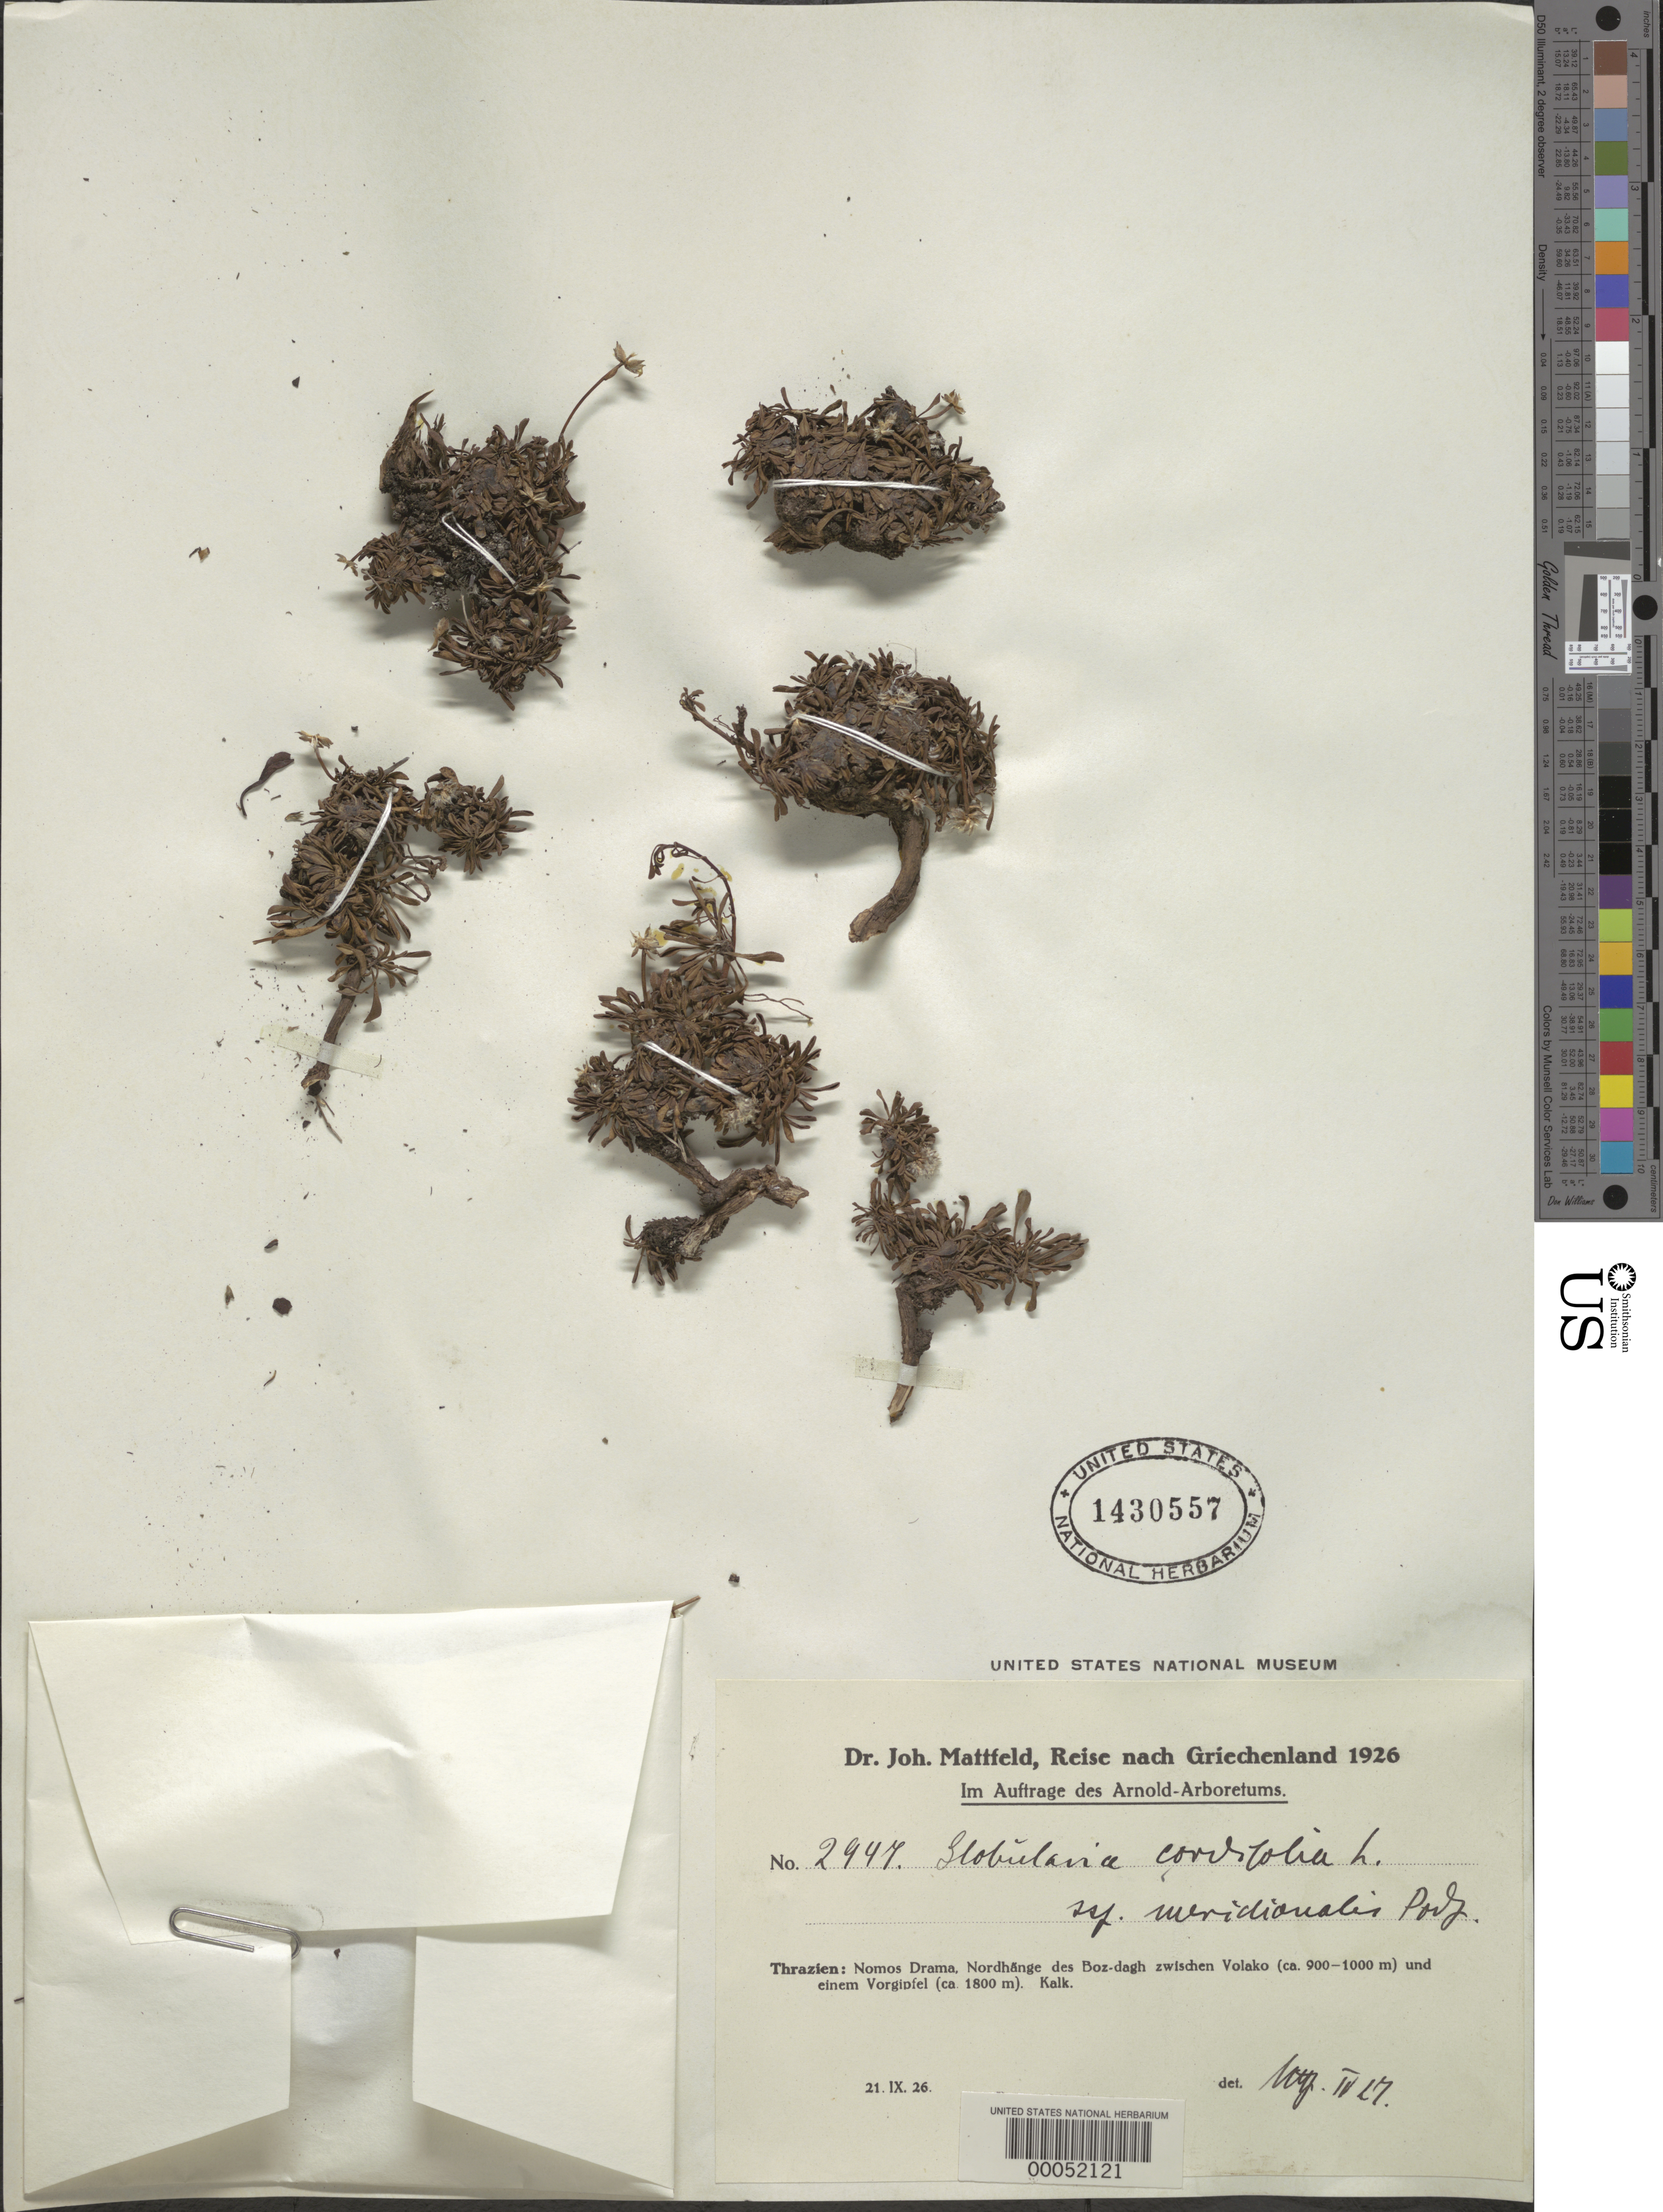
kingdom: Plantae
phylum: Tracheophyta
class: Magnoliopsida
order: Lamiales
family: Plantaginaceae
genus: Globularia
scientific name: Globularia cordifolia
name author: L.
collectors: J. Mattfeld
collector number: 2947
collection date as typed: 21 Sep 1926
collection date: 1926-09-21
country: Greece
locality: Between volako and vorginfel, thrace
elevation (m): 1000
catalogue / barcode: US 1430557